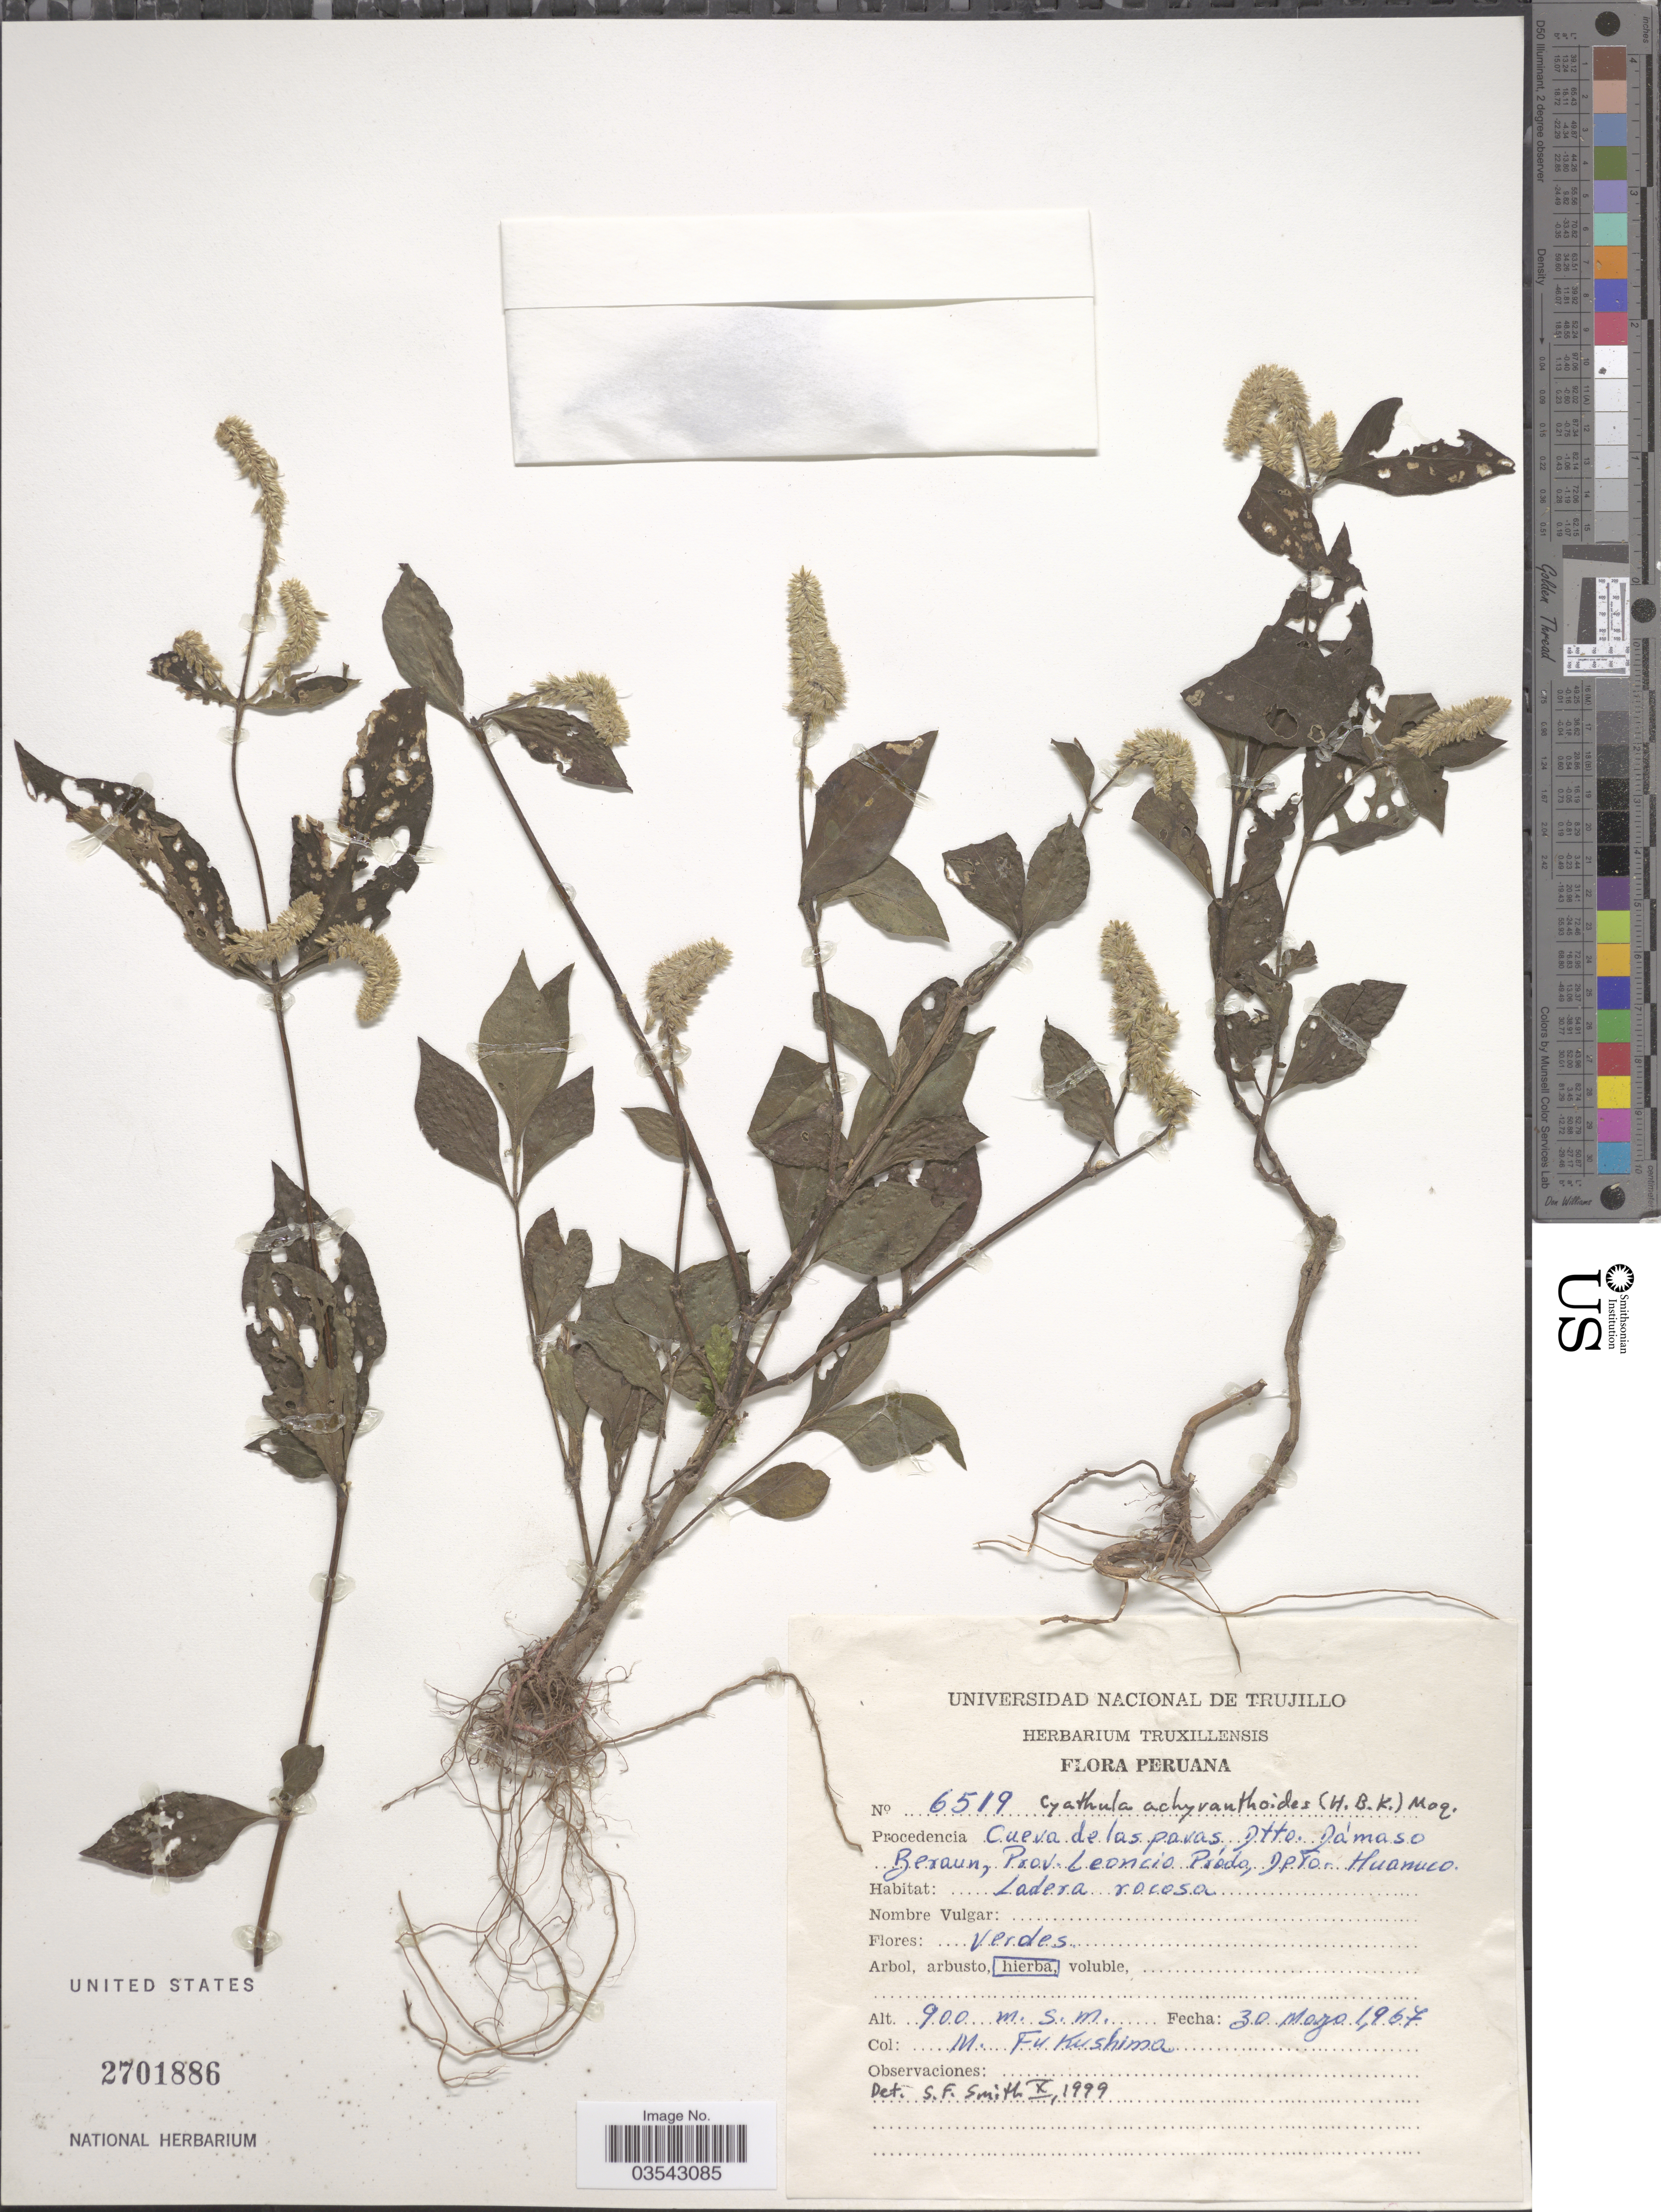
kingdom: Plantae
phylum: Tracheophyta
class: Magnoliopsida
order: Caryophyllales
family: Amaranthaceae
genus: Cyathula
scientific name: Cyathula achyranthoides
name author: (Kunth) Moq.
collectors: M. Fukushima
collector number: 6519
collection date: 1967-05-30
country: Peru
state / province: Huánuco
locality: Cueva de las pavas, Dtto Dámaso Beraun, Prov. Leoncio Piedo, Dpto. Huanuco.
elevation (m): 900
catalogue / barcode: US 2701886